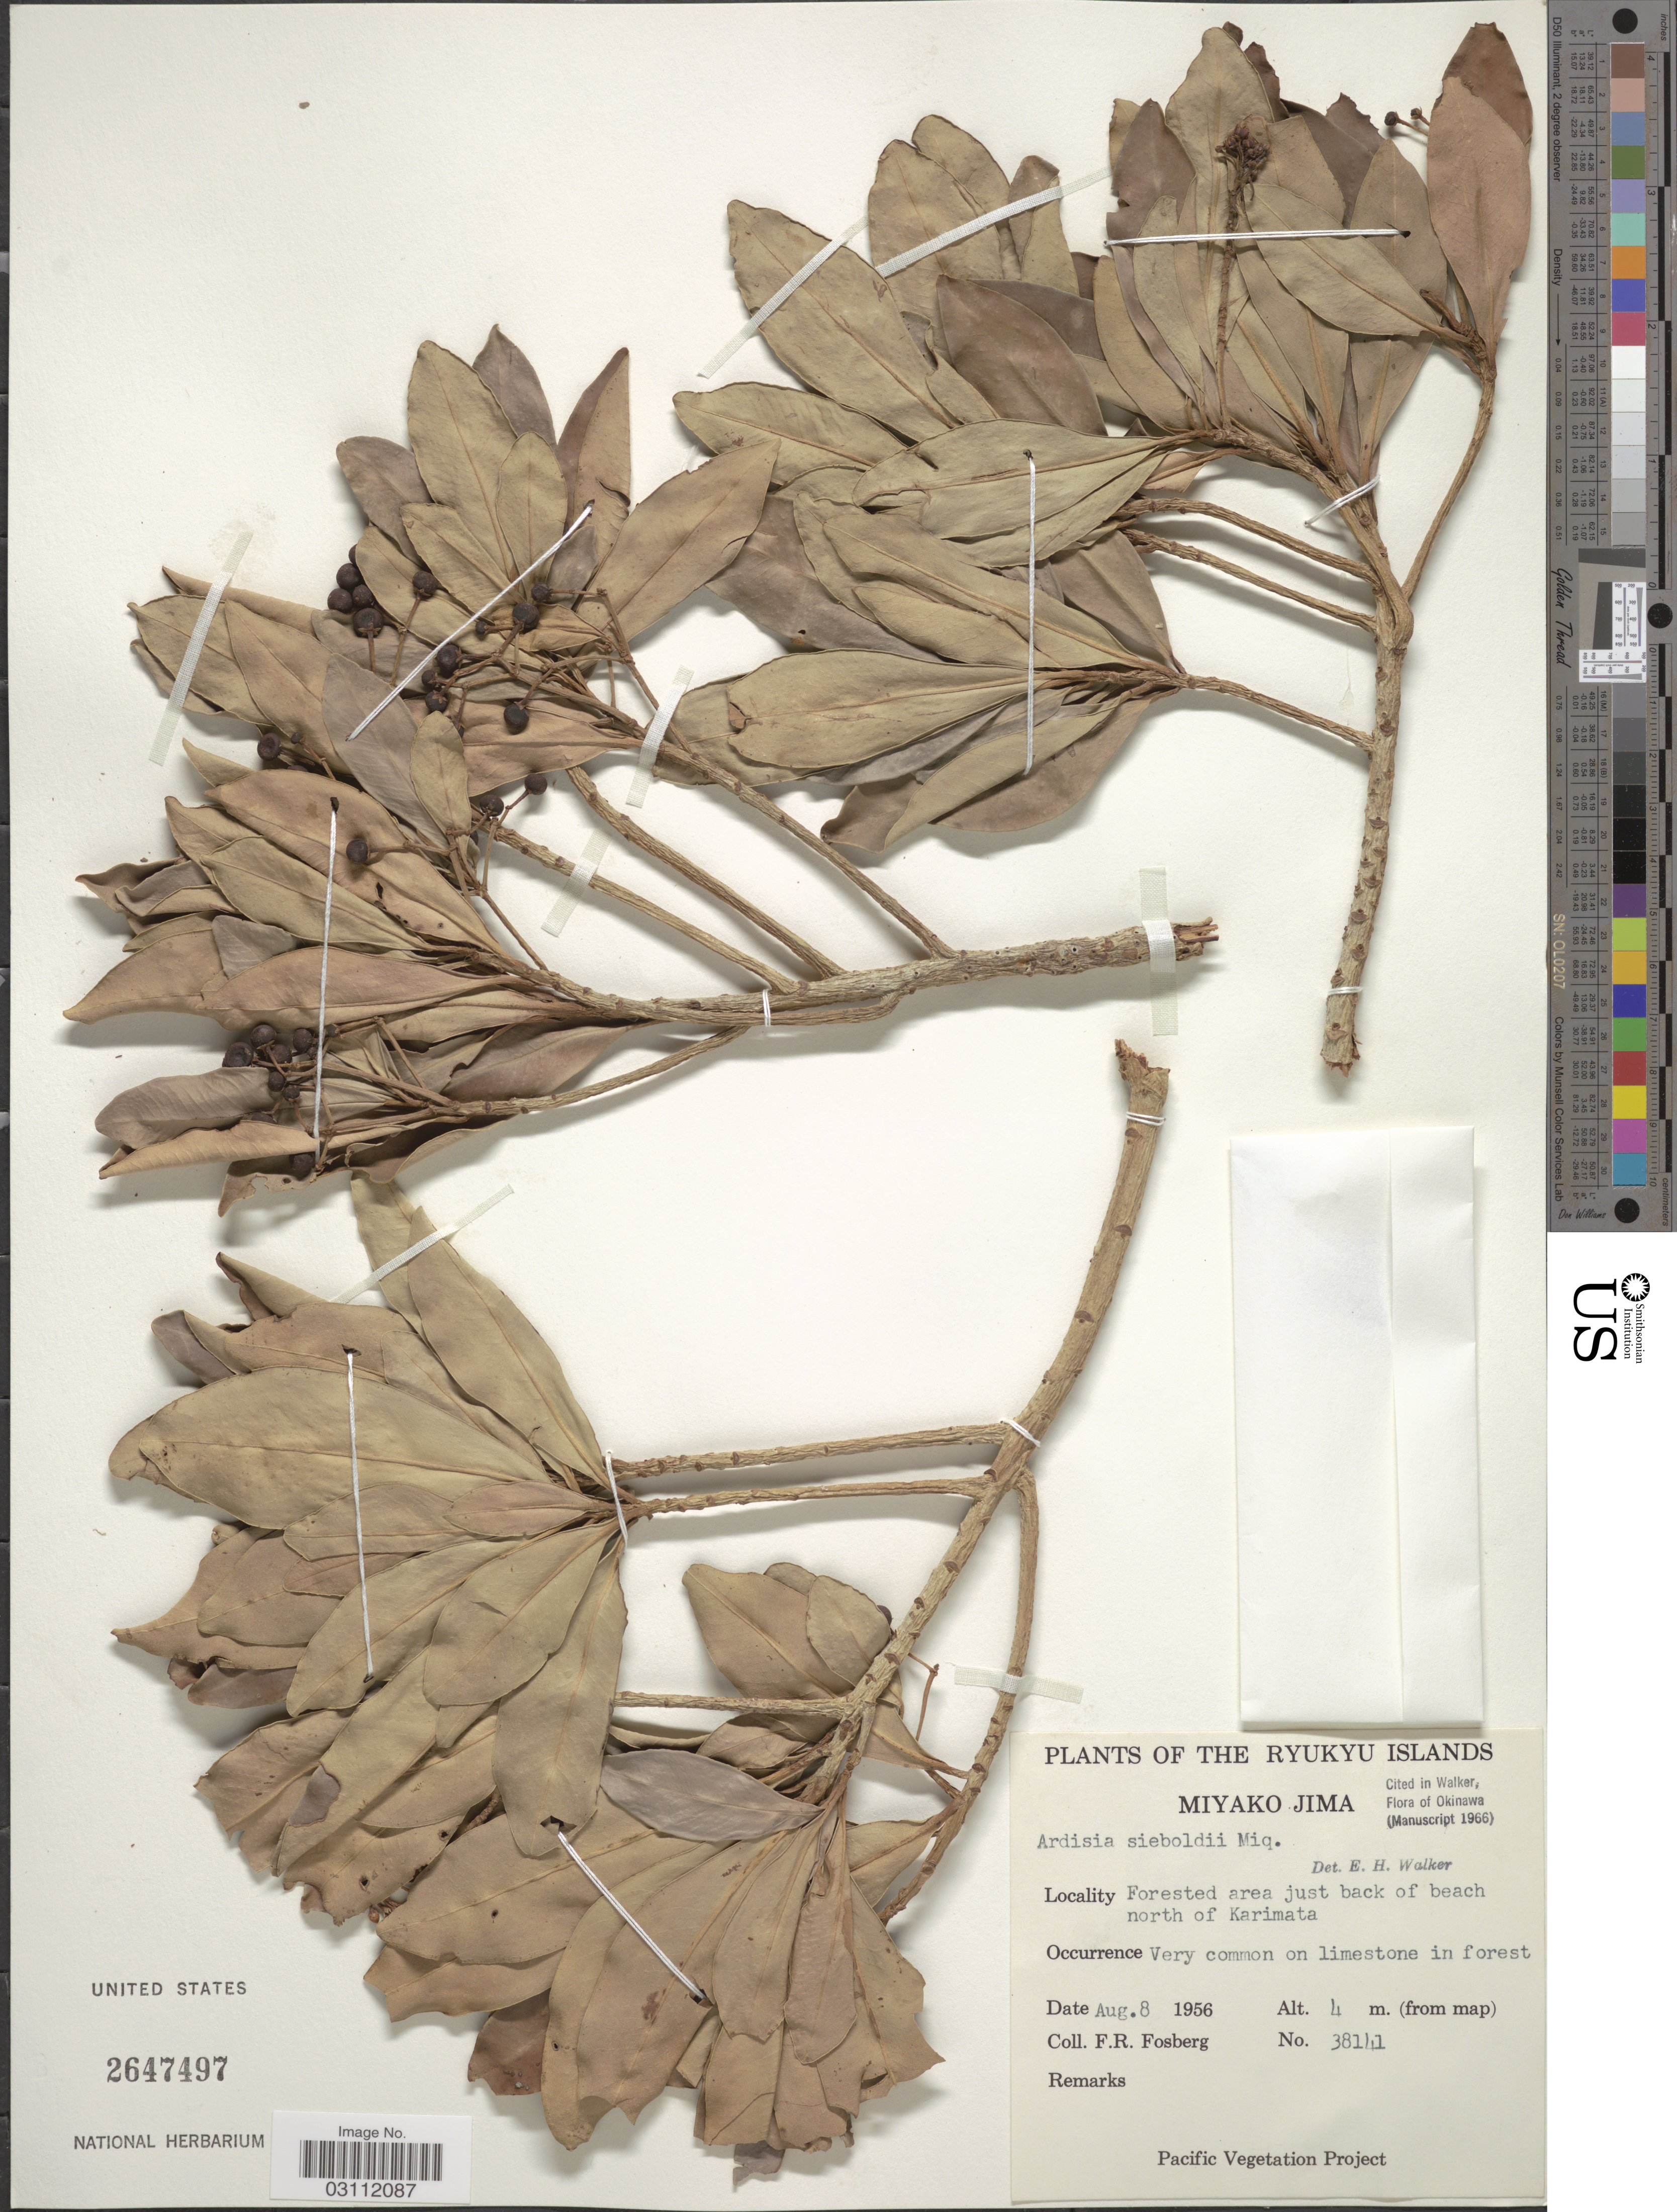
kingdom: Plantae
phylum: Tracheophyta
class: Magnoliopsida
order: Ericales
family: Primulaceae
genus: Ardisia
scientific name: Ardisia sieboldii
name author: Miq.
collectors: F. R. Fosberg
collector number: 38141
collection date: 1956-08-08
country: Japan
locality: The Ryukyu Islands, Miyako Jima, Forested area just bank of beach north of Karimata.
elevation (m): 4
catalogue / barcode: US 2647497